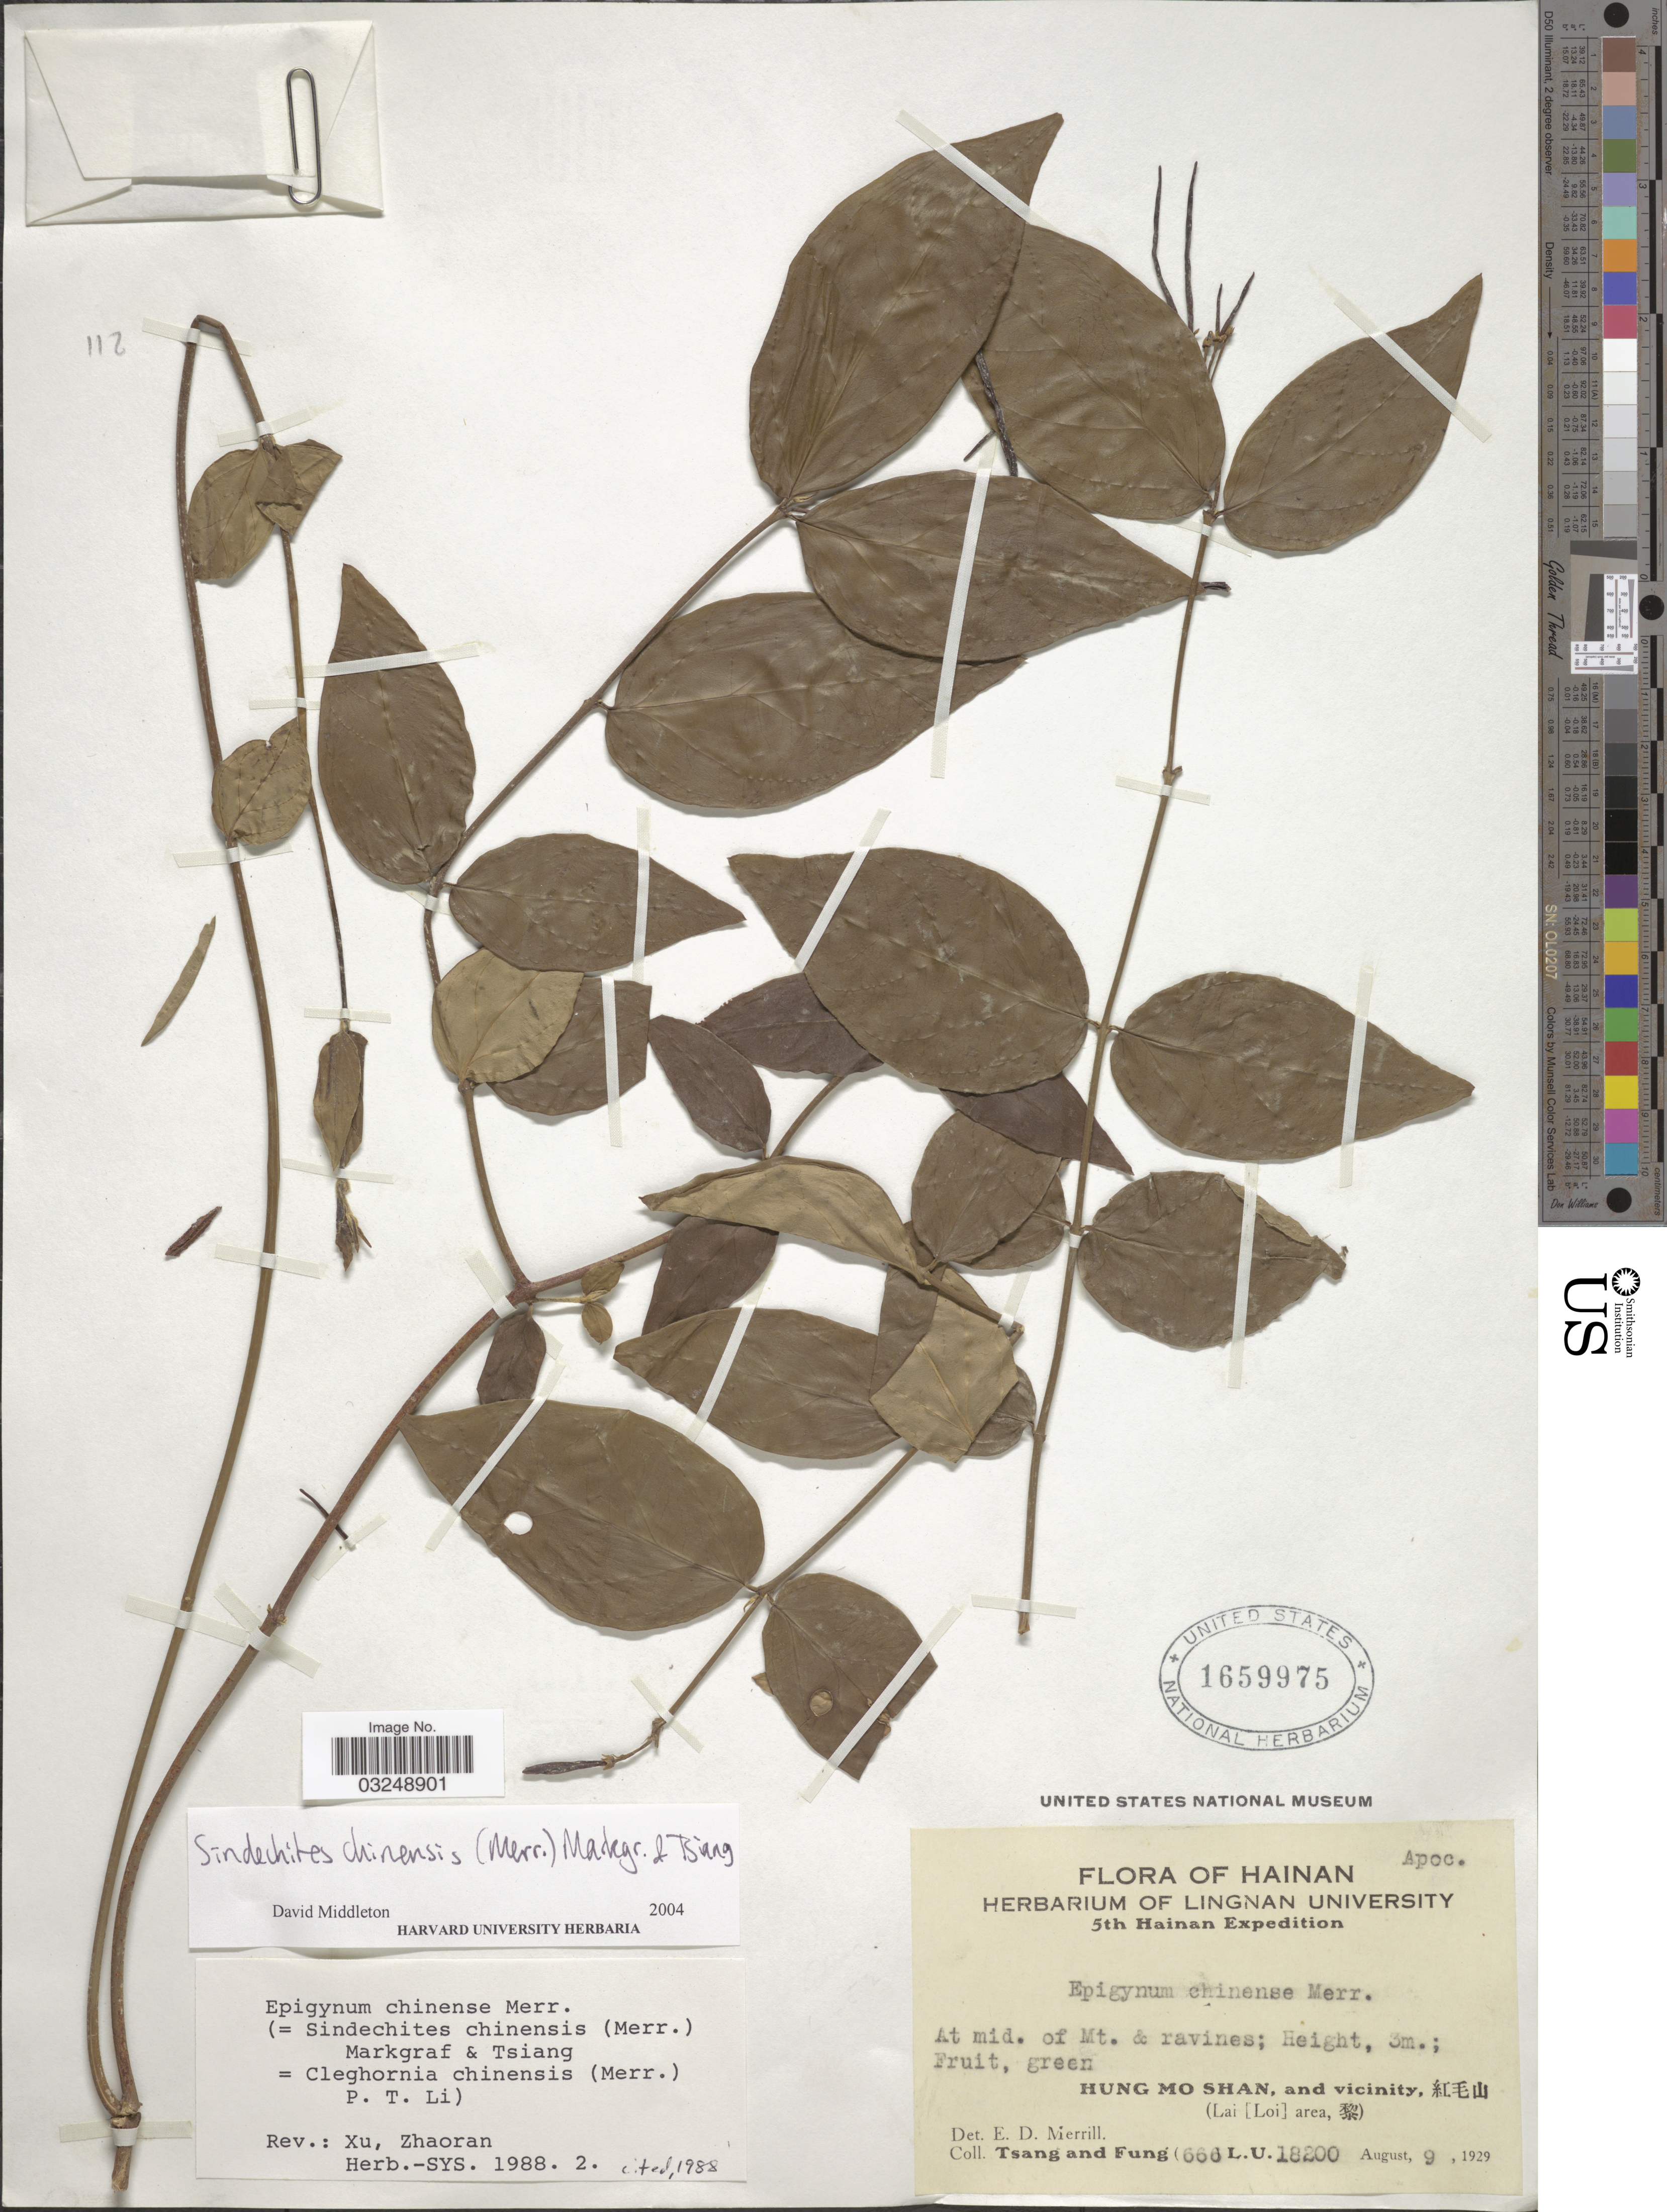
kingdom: Plantae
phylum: Tracheophyta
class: Magnoliopsida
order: Gentianales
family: Apocynaceae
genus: Sindechites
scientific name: Sindechites chinensis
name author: (Merr.) Markgr. & Tsiang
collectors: -- Tsang & Fung, --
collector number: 666 L.U. 18200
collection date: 1929-08-09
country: China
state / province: Hainan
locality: HuMo Shan, and vicinity, (Lai (Loi) area/ Li and Miao Autonomous Prefecture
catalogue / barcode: US 1659975